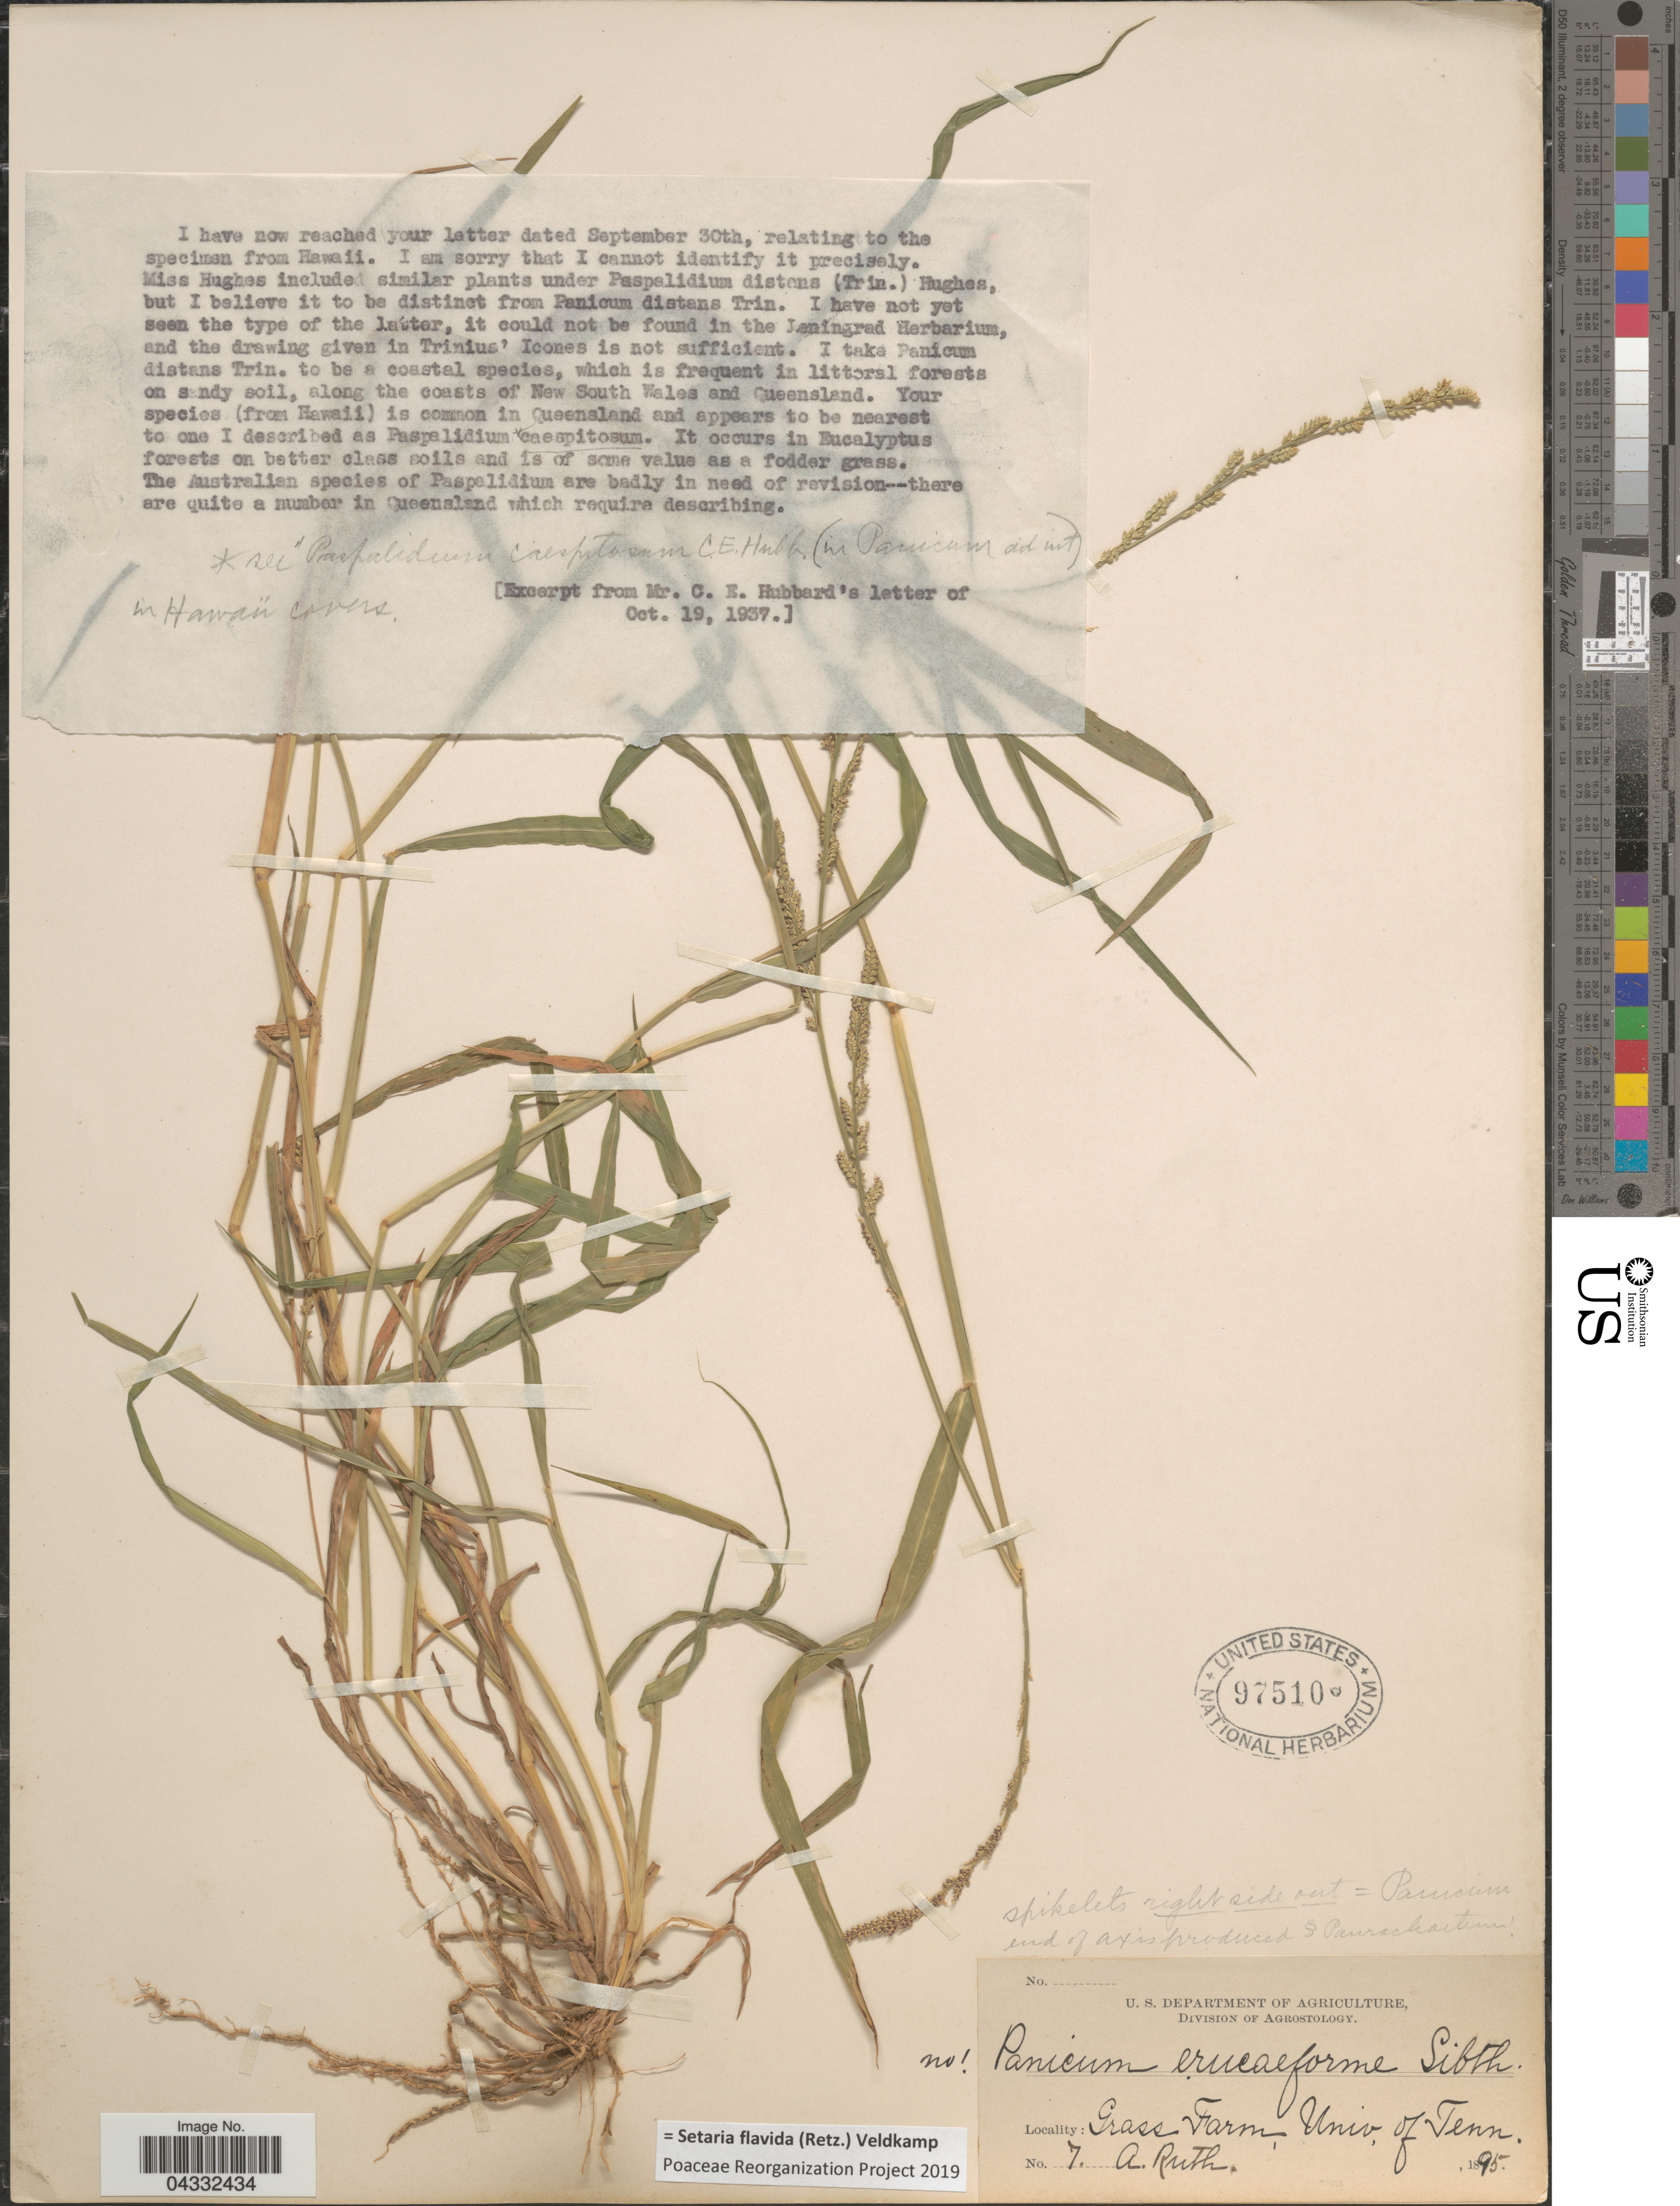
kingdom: Plantae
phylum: Tracheophyta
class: Liliopsida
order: Poales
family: Poaceae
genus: Setaria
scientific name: Setaria flavida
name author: (Retz.) Veldkamp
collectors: A. Ruth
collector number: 7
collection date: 1895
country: United States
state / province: Tennessee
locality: Grass Farm, Univ. of Tenn.